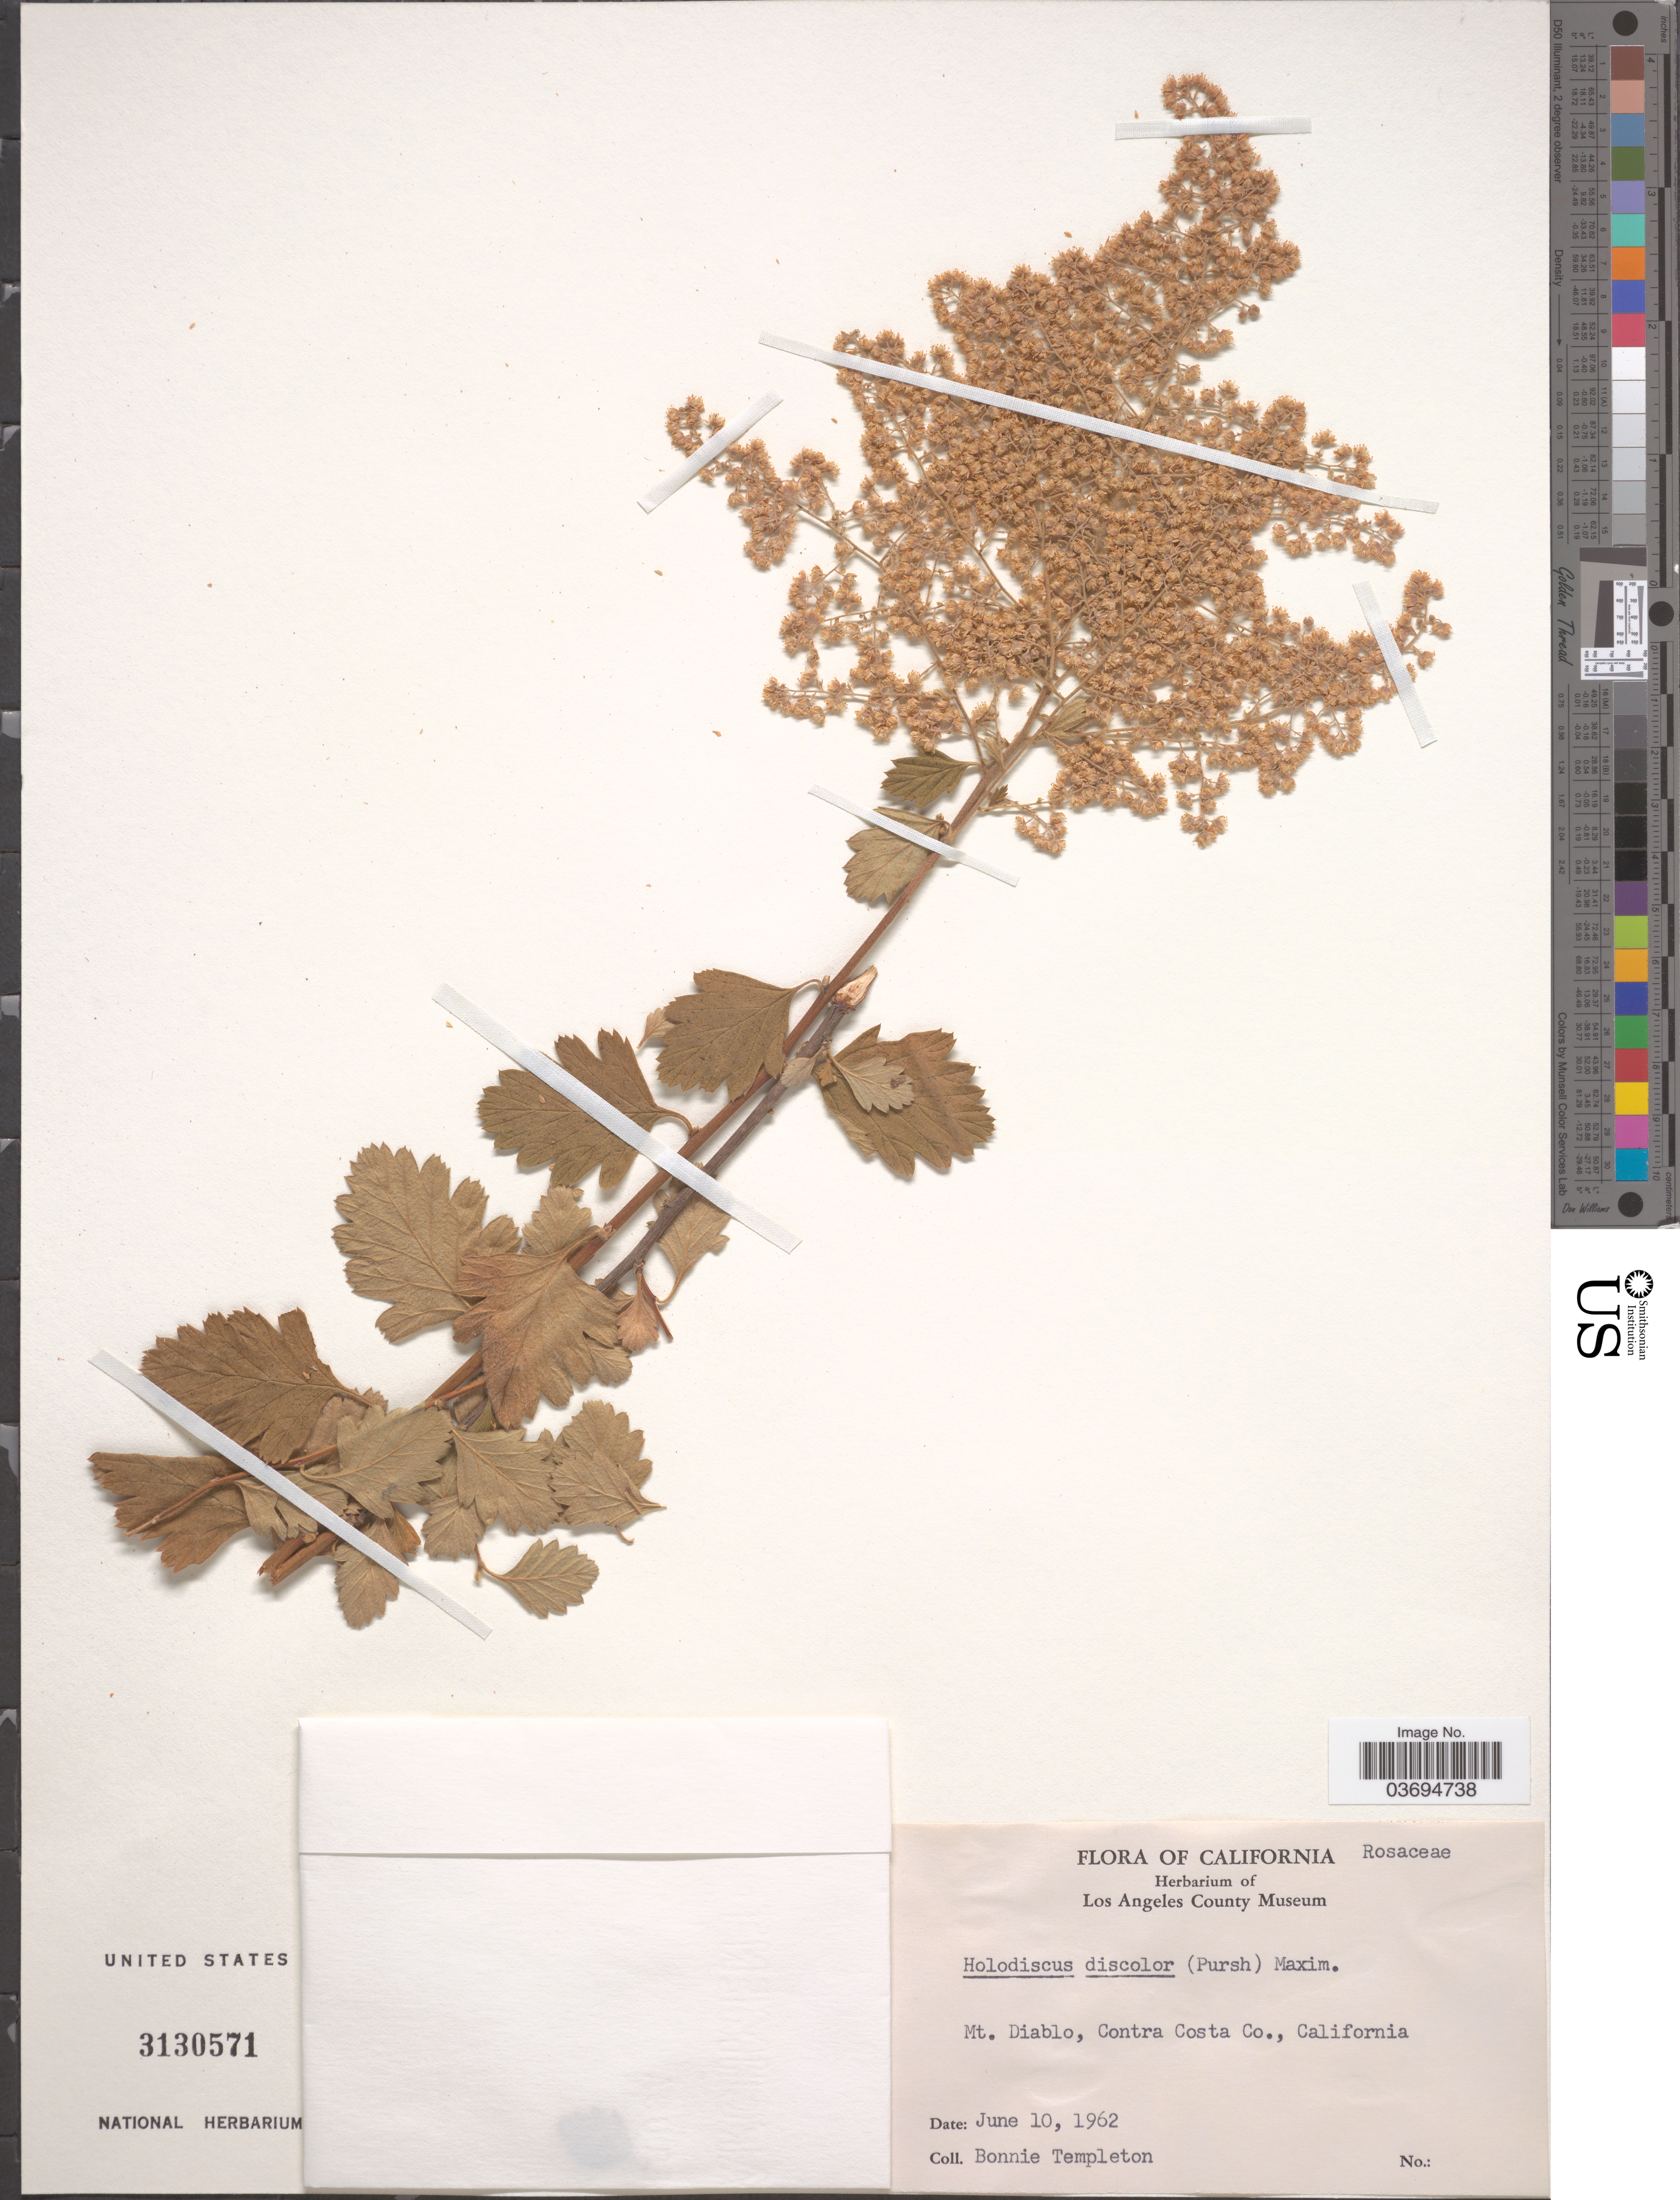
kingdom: Plantae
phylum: Tracheophyta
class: Magnoliopsida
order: Rosales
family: Rosaceae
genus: Holodiscus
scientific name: Holodiscus discolor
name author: (Pursh) Maxim.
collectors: B. Templeton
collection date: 1962-06-10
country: United States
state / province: California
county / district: Contra Costa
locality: Mt. Diablo, Contra Costa Co.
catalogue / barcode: US 3130571